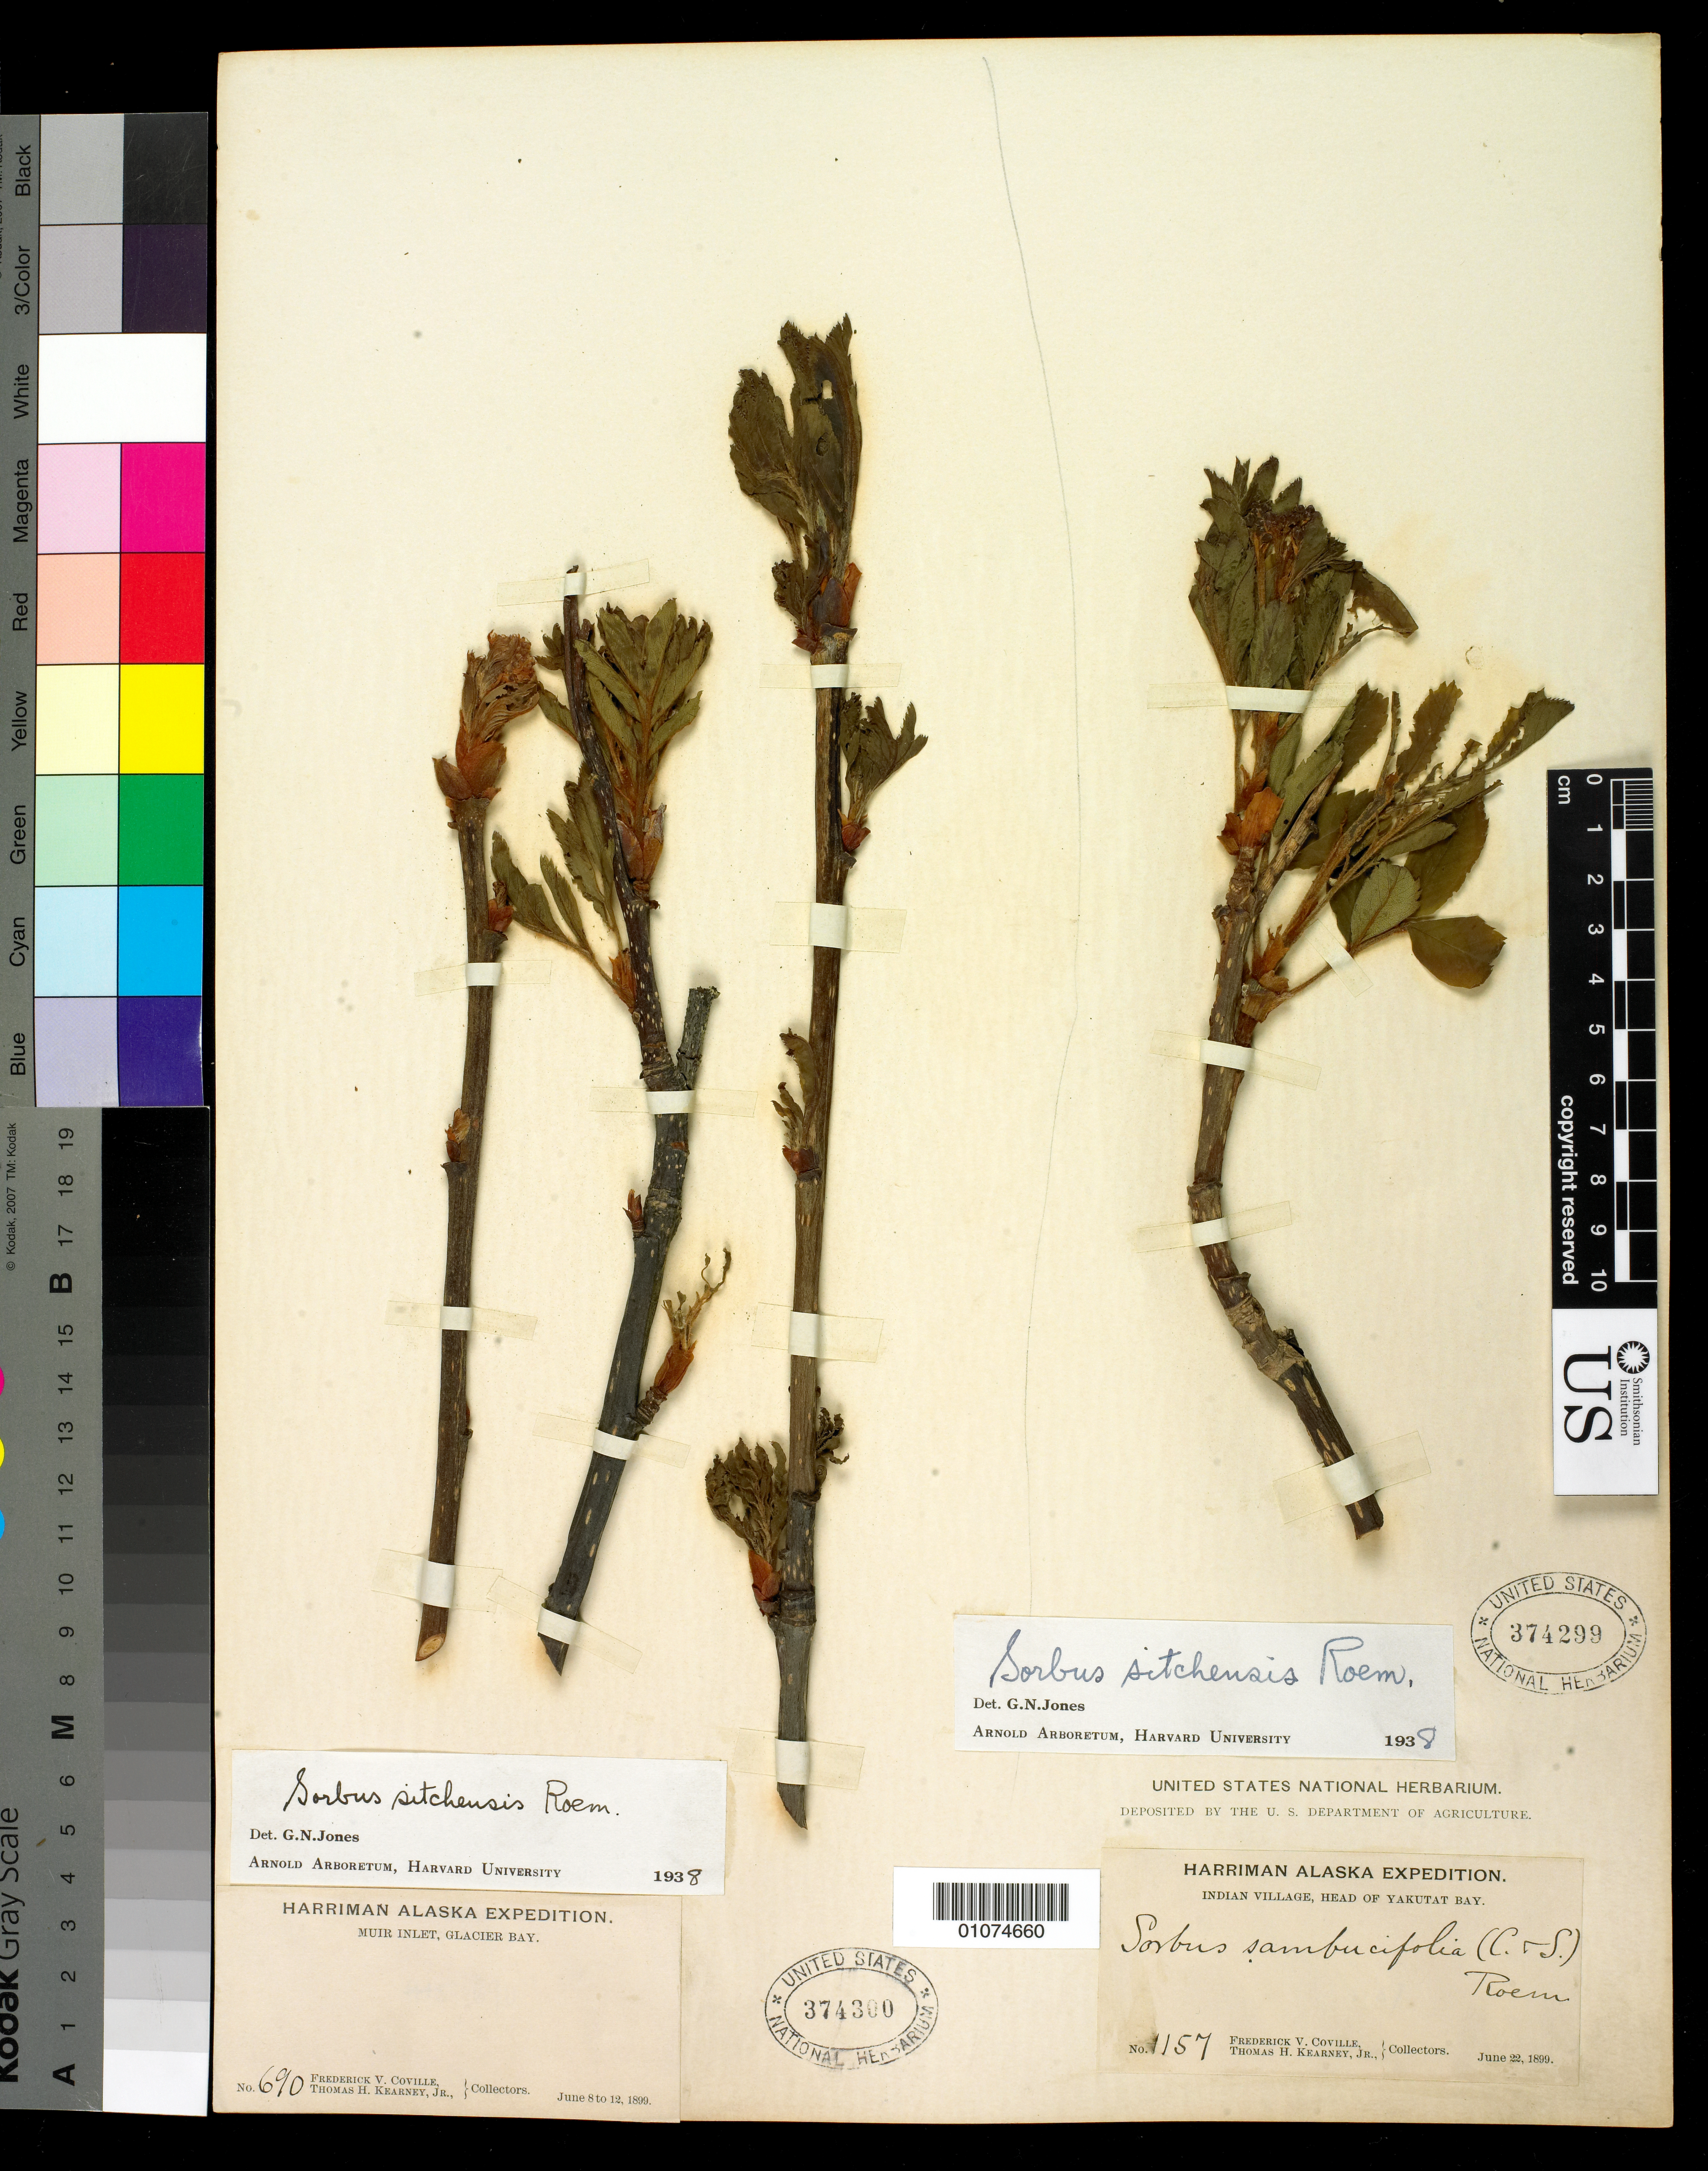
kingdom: Plantae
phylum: Tracheophyta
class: Magnoliopsida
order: Rosales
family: Rosaceae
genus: Sorbus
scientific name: Sorbus sitchensis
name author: M. Roem.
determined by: Jones, G. N.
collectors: F. V. Coville & T. H. Kearney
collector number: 1157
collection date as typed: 22 Jun 1899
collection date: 1899-06-22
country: United States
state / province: Alaska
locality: Indian Village, Head of Yakutat Bay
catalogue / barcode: US 374299